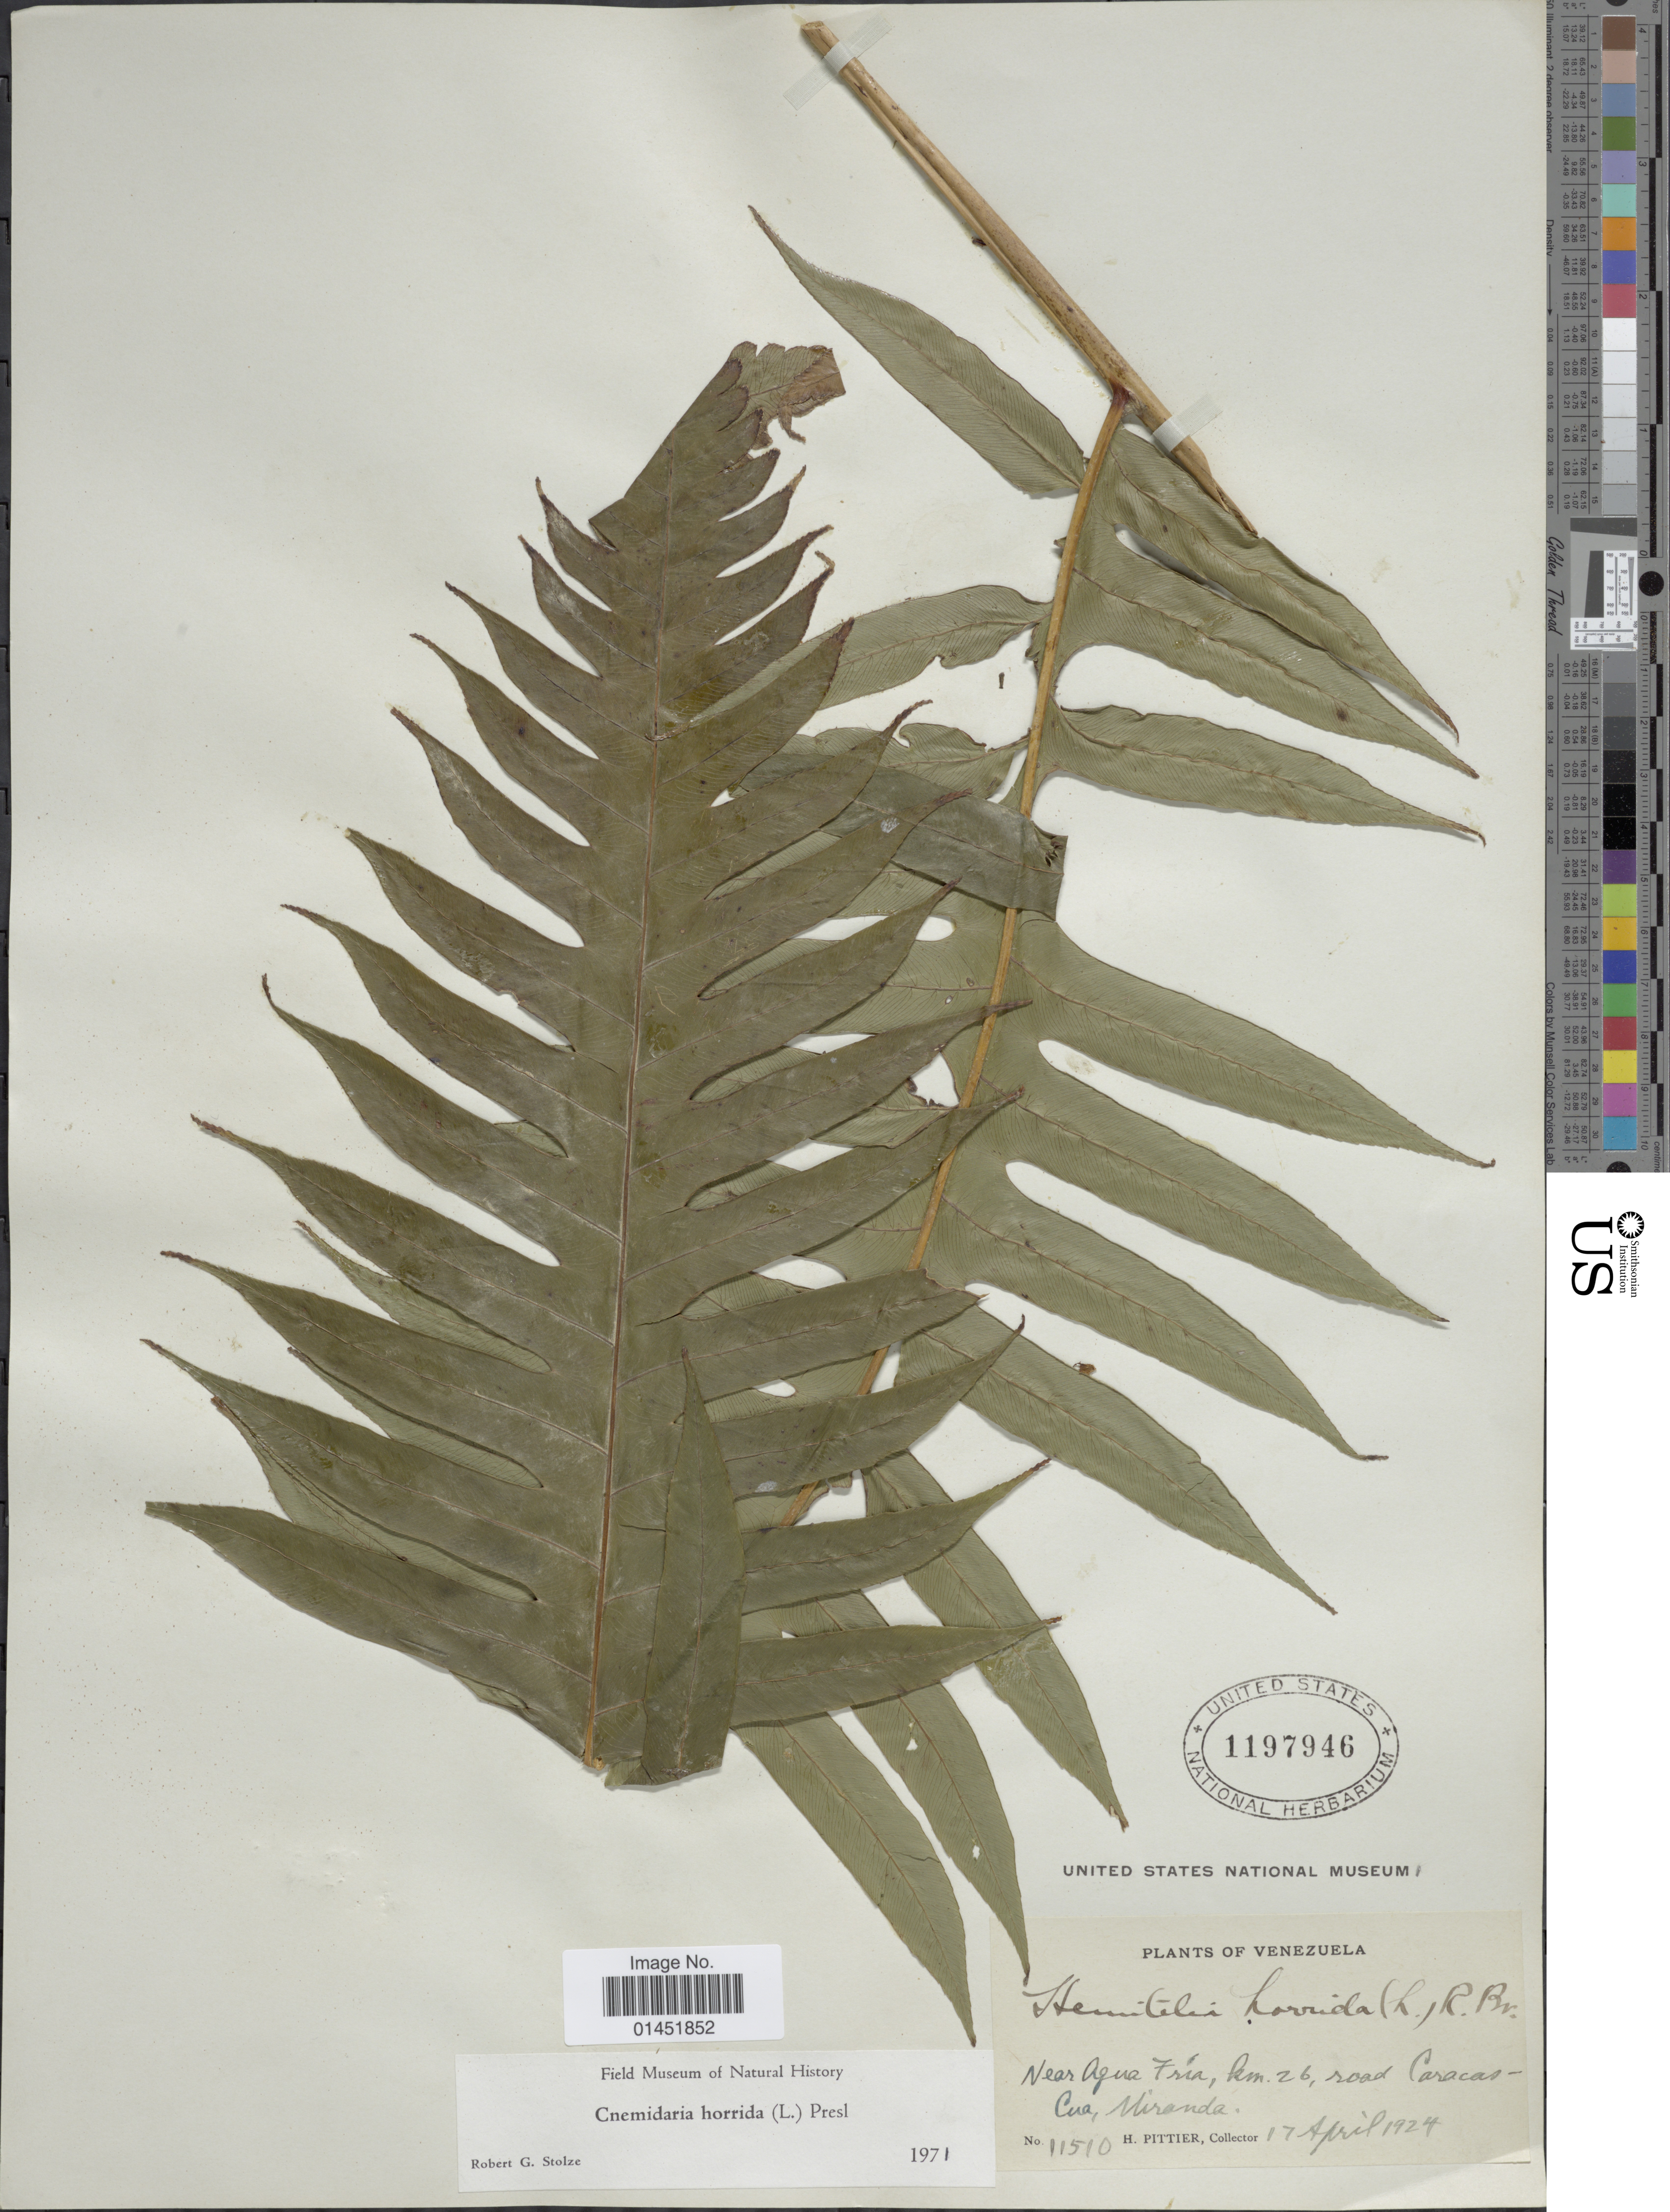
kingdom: Plantae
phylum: Tracheophyta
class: Polypodiopsida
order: Cyatheales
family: Cyatheaceae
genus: Cyathea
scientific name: Cyathea horrida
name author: (L.) Sm.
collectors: H. F. Pittier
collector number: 11510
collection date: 1924-04-17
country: Venezuela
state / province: Miranda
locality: Near Agua, Fria, km 26, road Caracas-Cua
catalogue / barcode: US 1197946